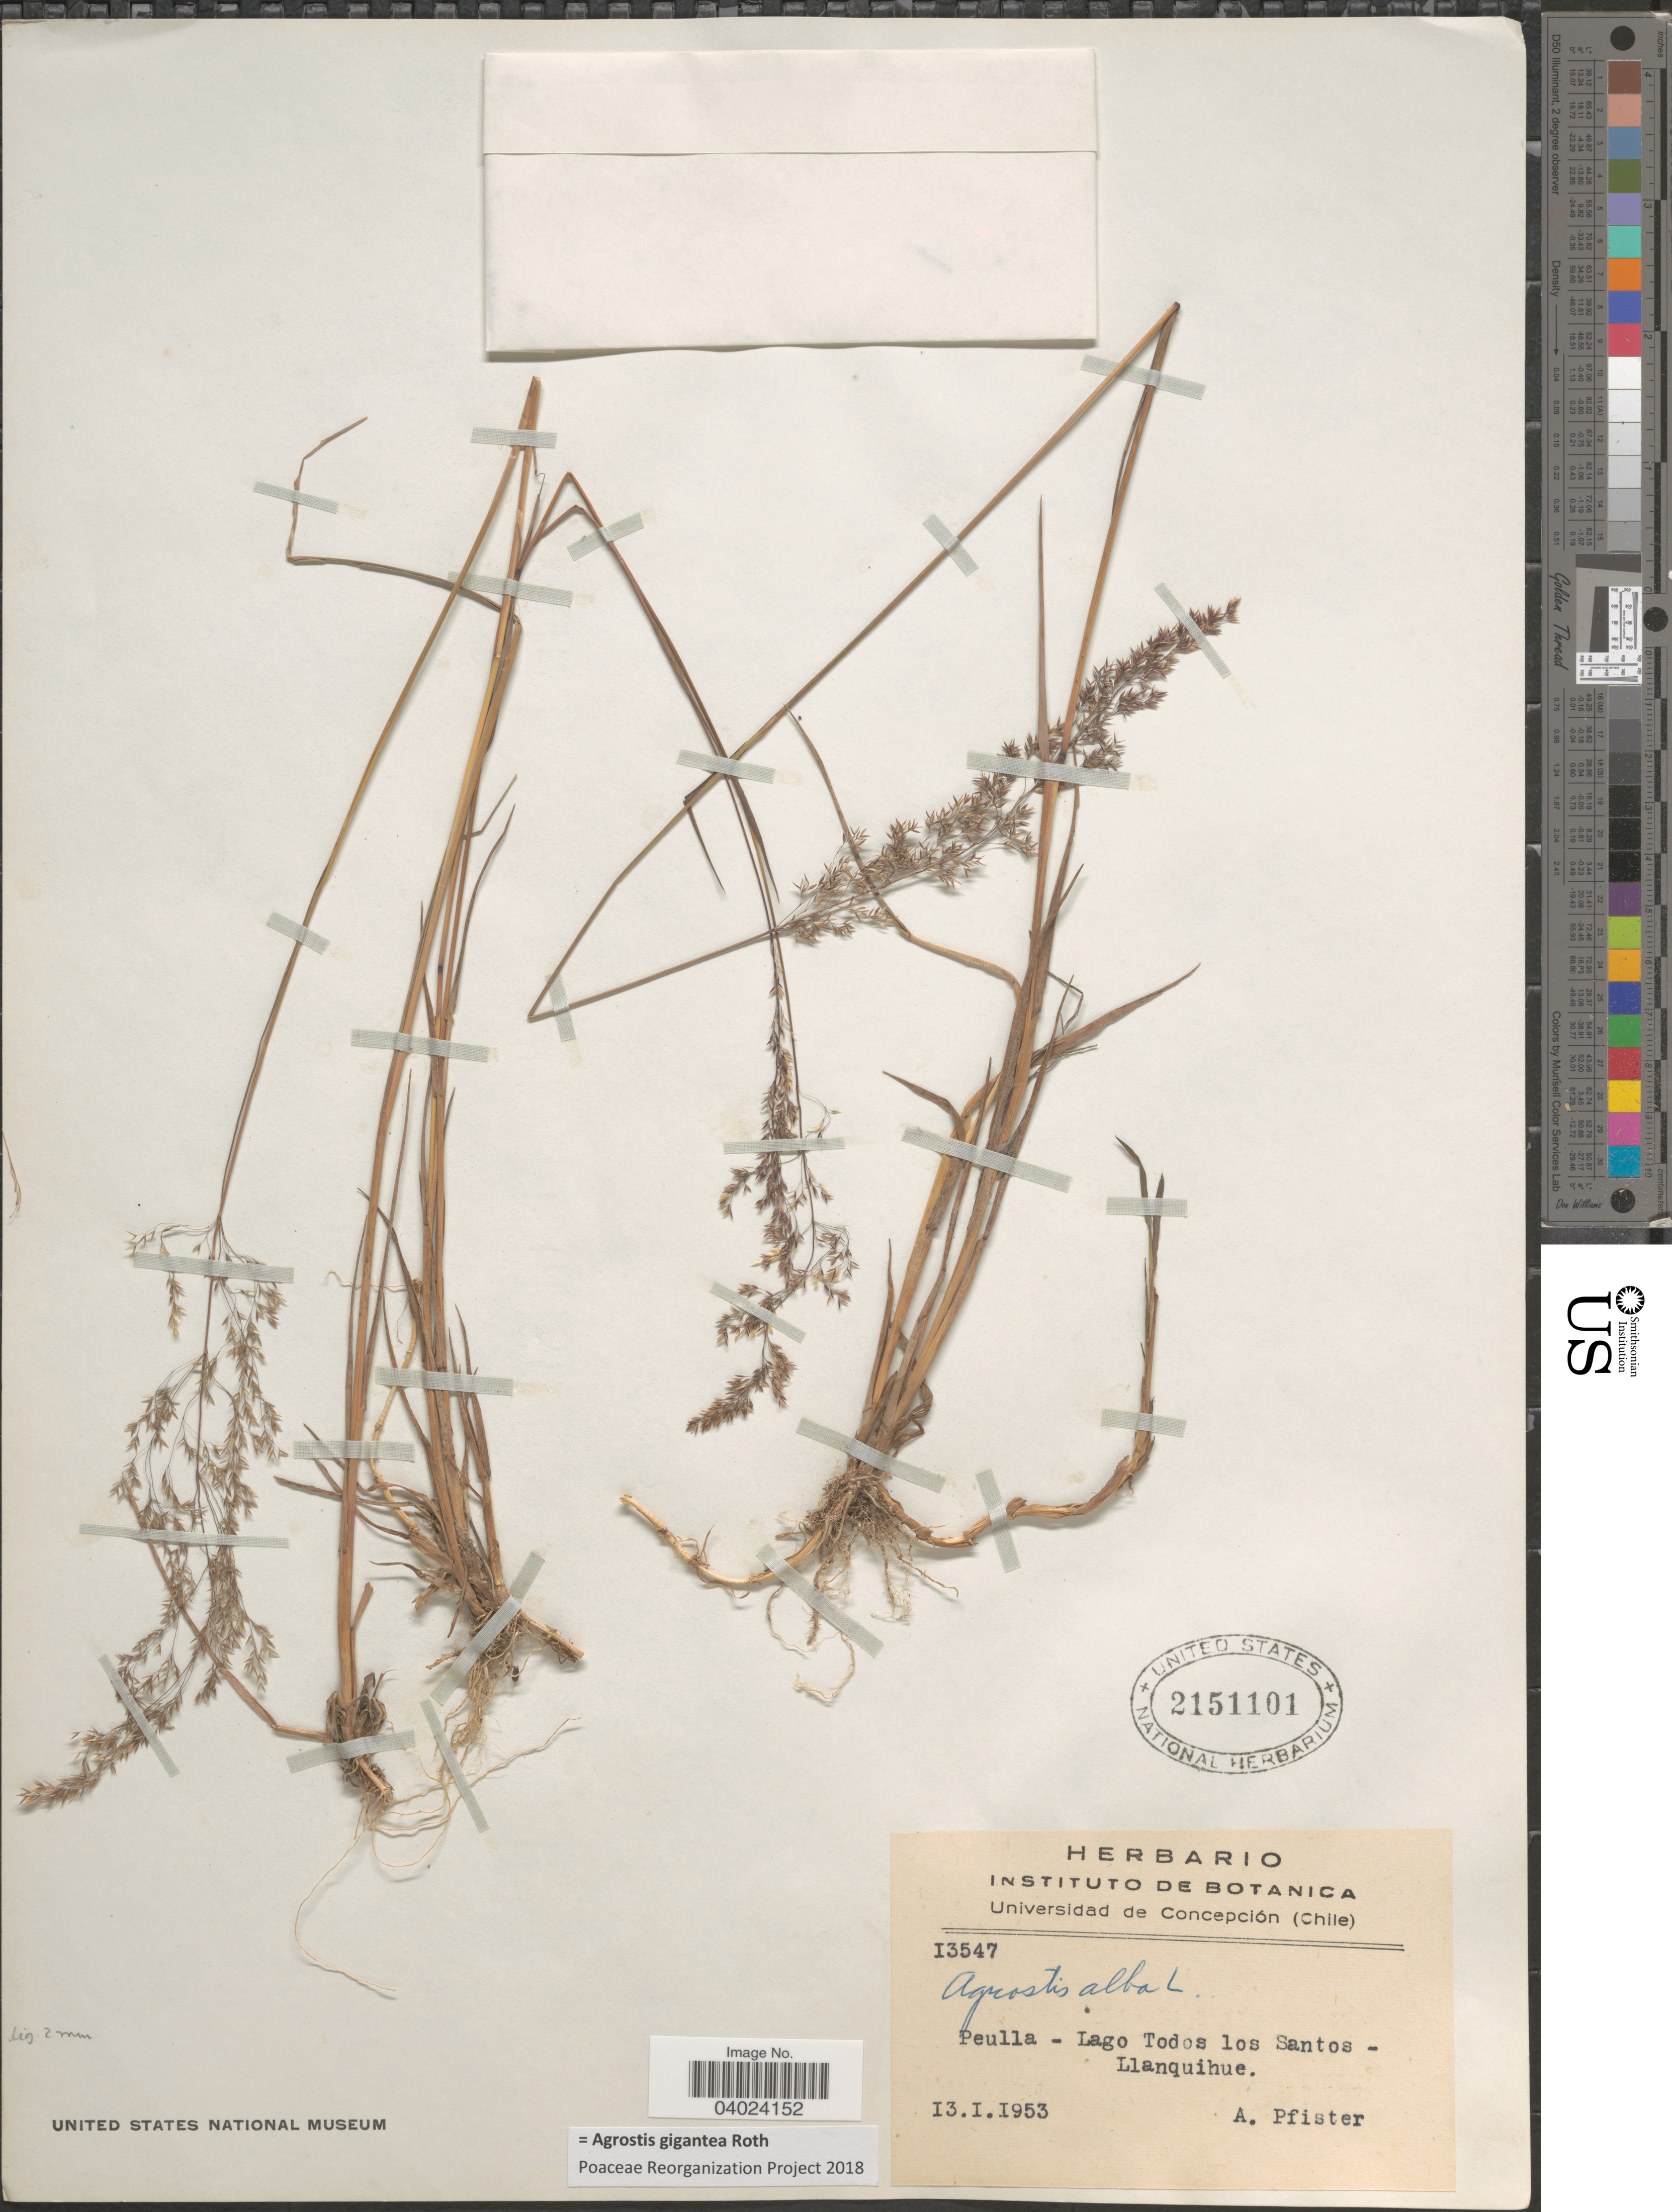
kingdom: Plantae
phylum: Tracheophyta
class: Liliopsida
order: Poales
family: Poaceae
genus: Agrostis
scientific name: Agrostis gigantea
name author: Roth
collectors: A. Pfister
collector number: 13547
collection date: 1953-01-13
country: Chile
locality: Peulla - Lago Todos los Santos - Llanquihue.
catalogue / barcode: US 2151101